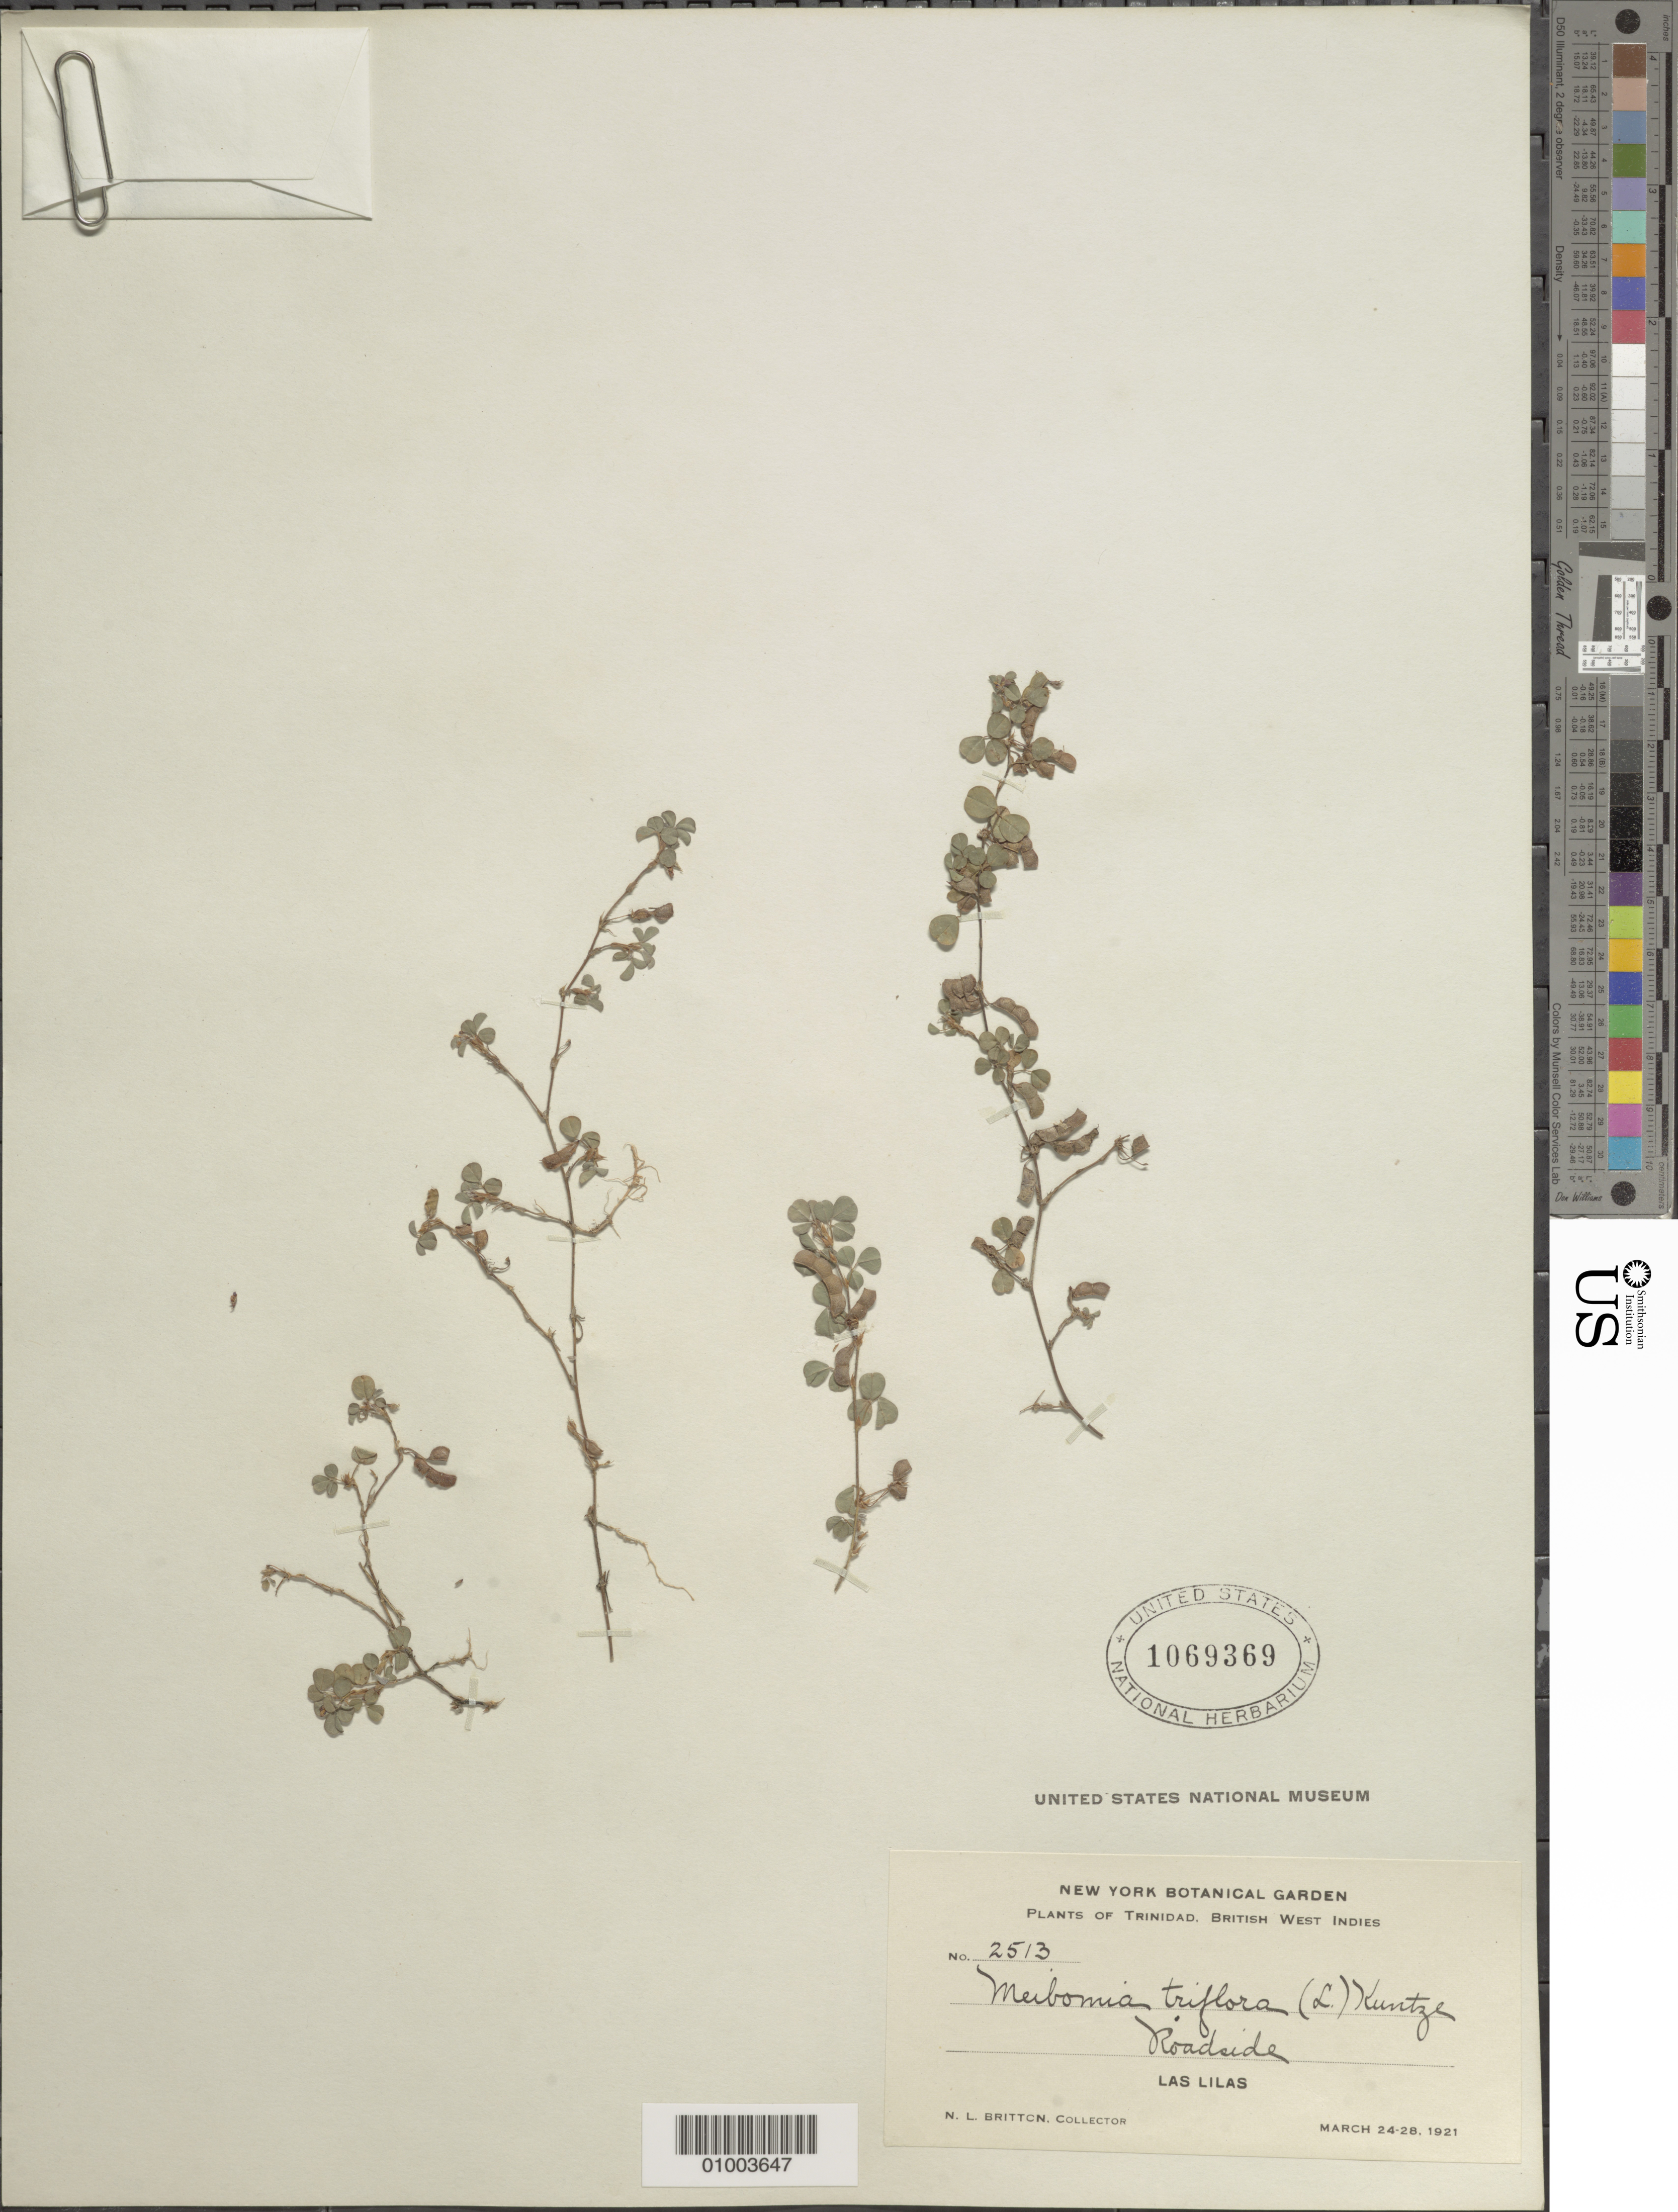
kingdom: Plantae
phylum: Tracheophyta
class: Magnoliopsida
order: Fabales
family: Fabaceae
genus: Grona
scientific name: Grona triflora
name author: (L.) H. Ohashi & K. Ohashi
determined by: Strong, Mark T., (BOT), Smithsonian Institution - National Museum of Natural History (UNITED STATES)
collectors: N. Britton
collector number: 2513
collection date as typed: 24 Mar 1921 to 28 Mar 1921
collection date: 1921-03-24/1921-03-28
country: Trinidad and Tobago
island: Trinidad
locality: Roadside - Las Lilas.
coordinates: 0 N, 0 E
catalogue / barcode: US 1069369